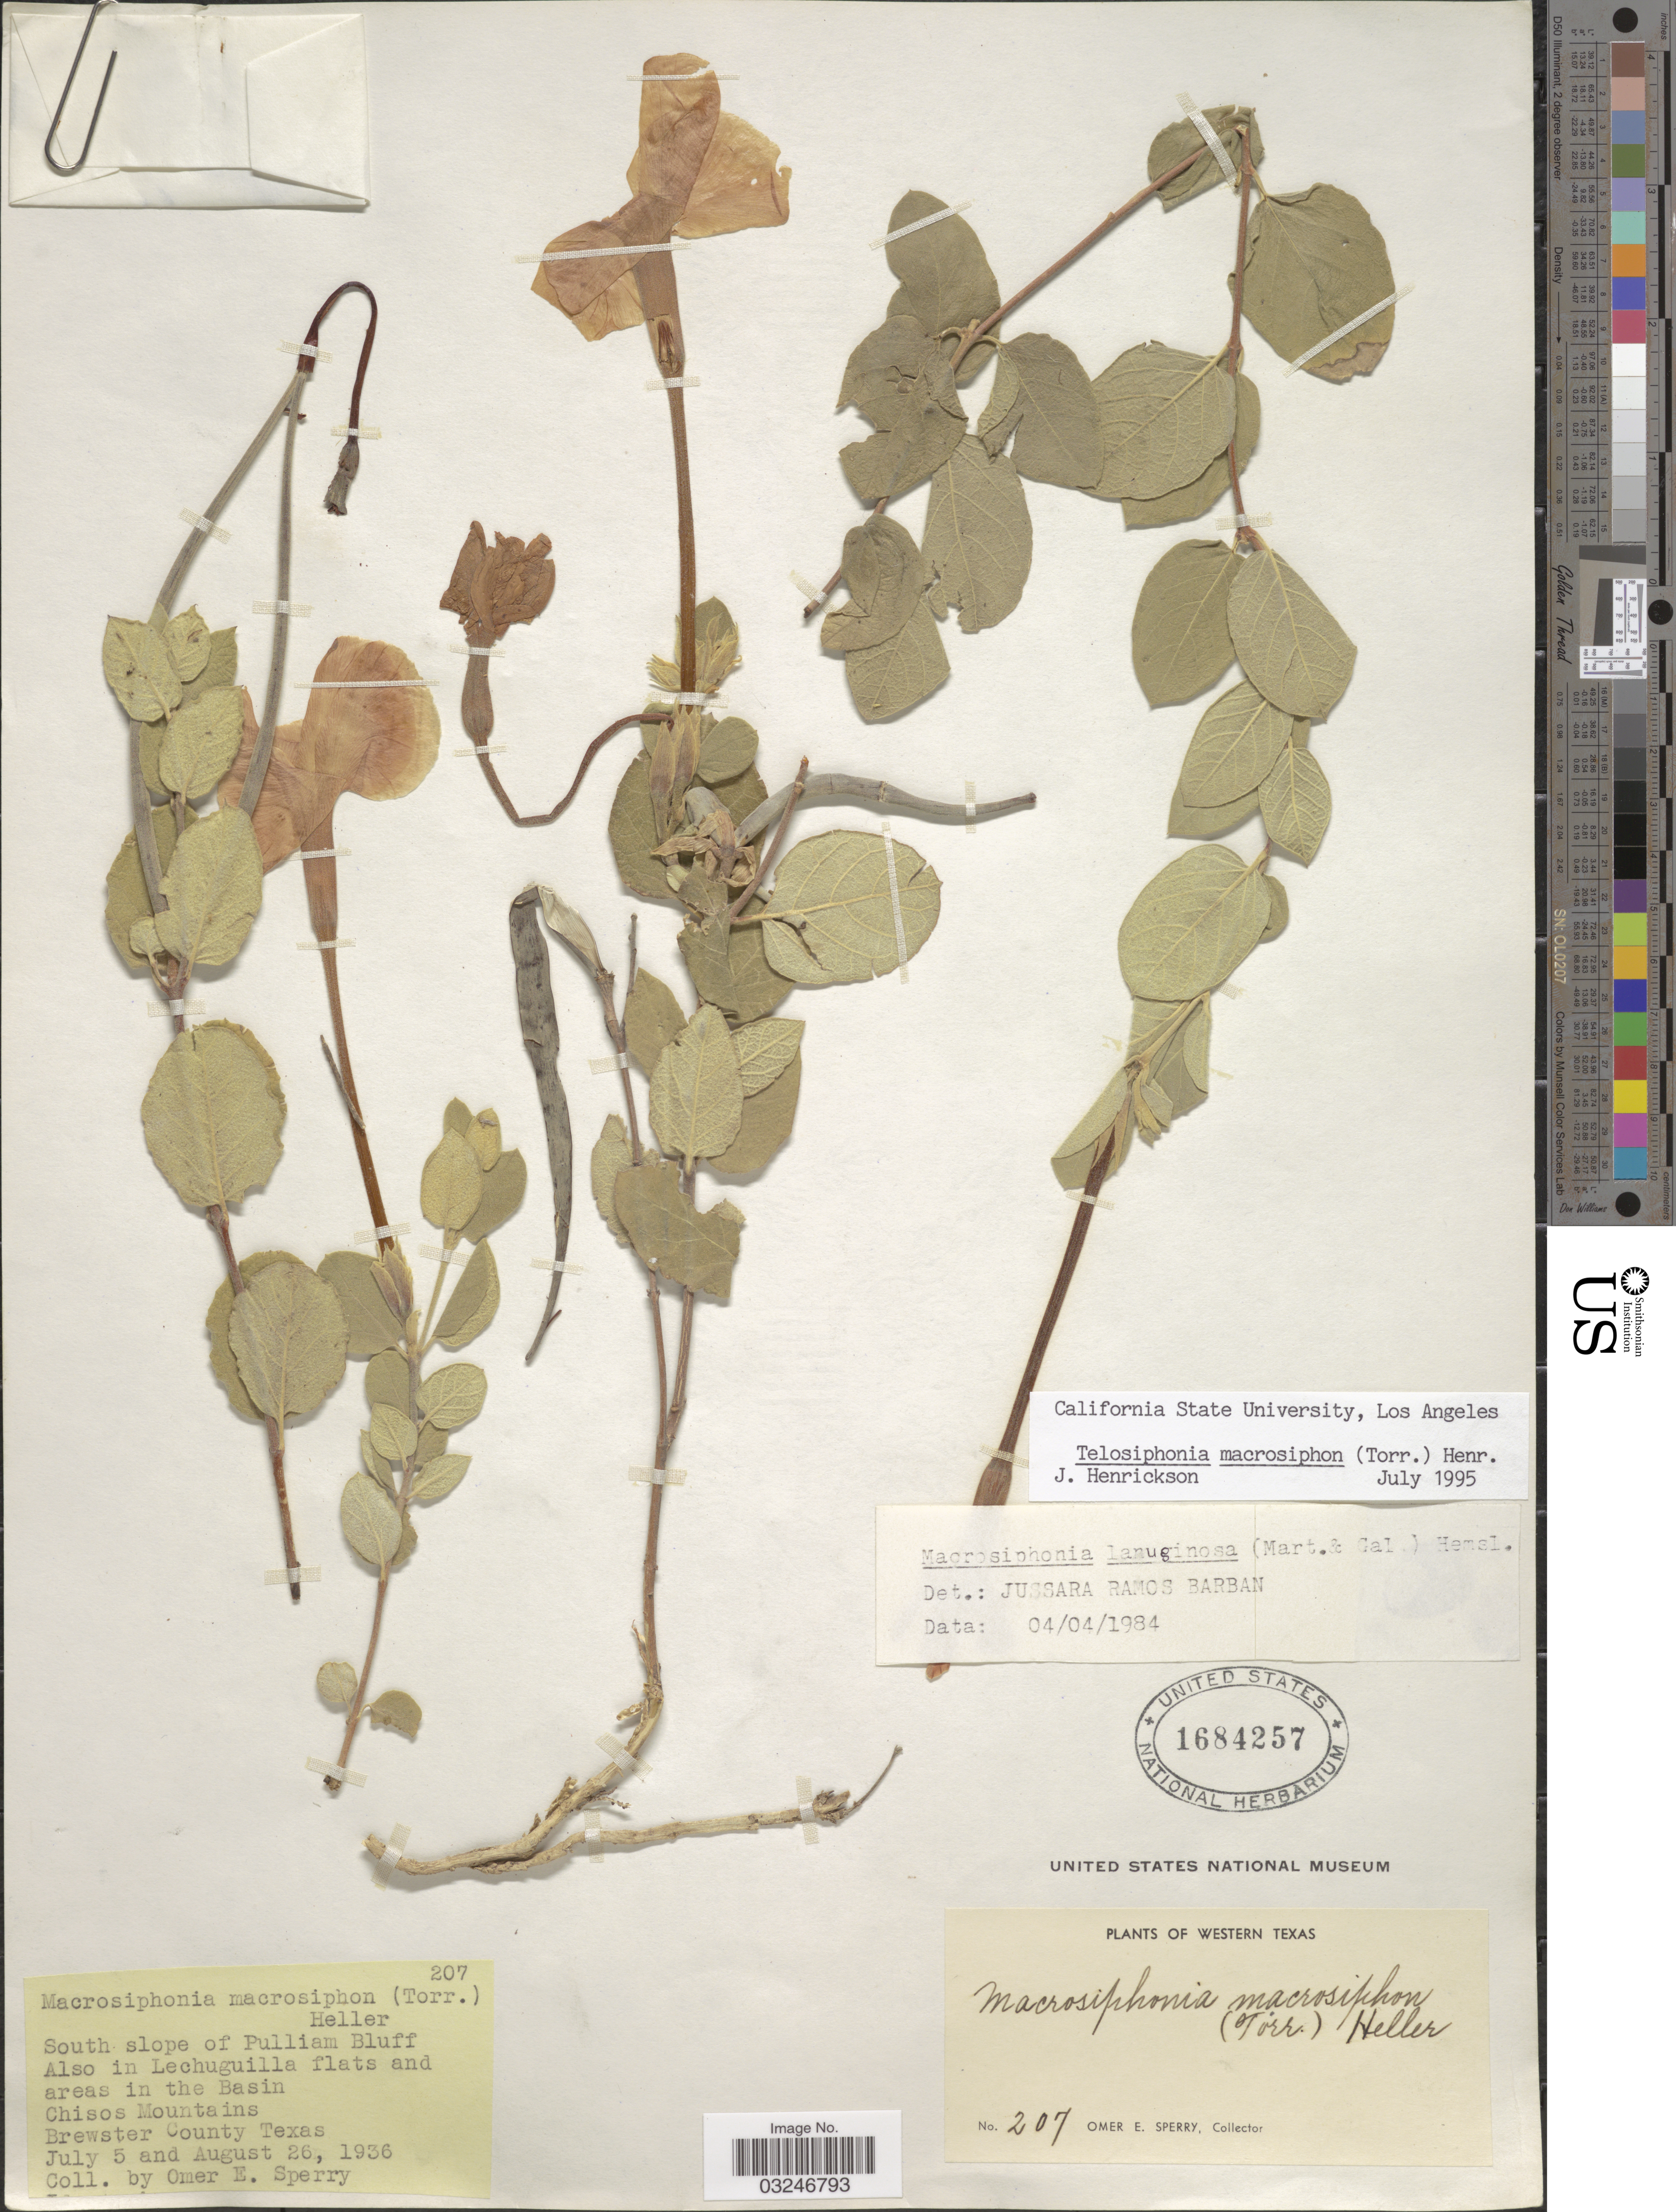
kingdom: Plantae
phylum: Tracheophyta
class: Magnoliopsida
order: Gentianales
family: Apocynaceae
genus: Telosiphonia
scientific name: Telosiphonia macrosiphon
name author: (Torr.) Henrickson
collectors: O. E. Sperry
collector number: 207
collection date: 1936-07-05/1936-08-26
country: United States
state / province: Texas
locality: Western Texas. South slope of Pulliam Bluff. Also in Lechuguilla flats and areas in the Basin Chisos Mountains Brewster County.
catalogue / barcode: US 1684257